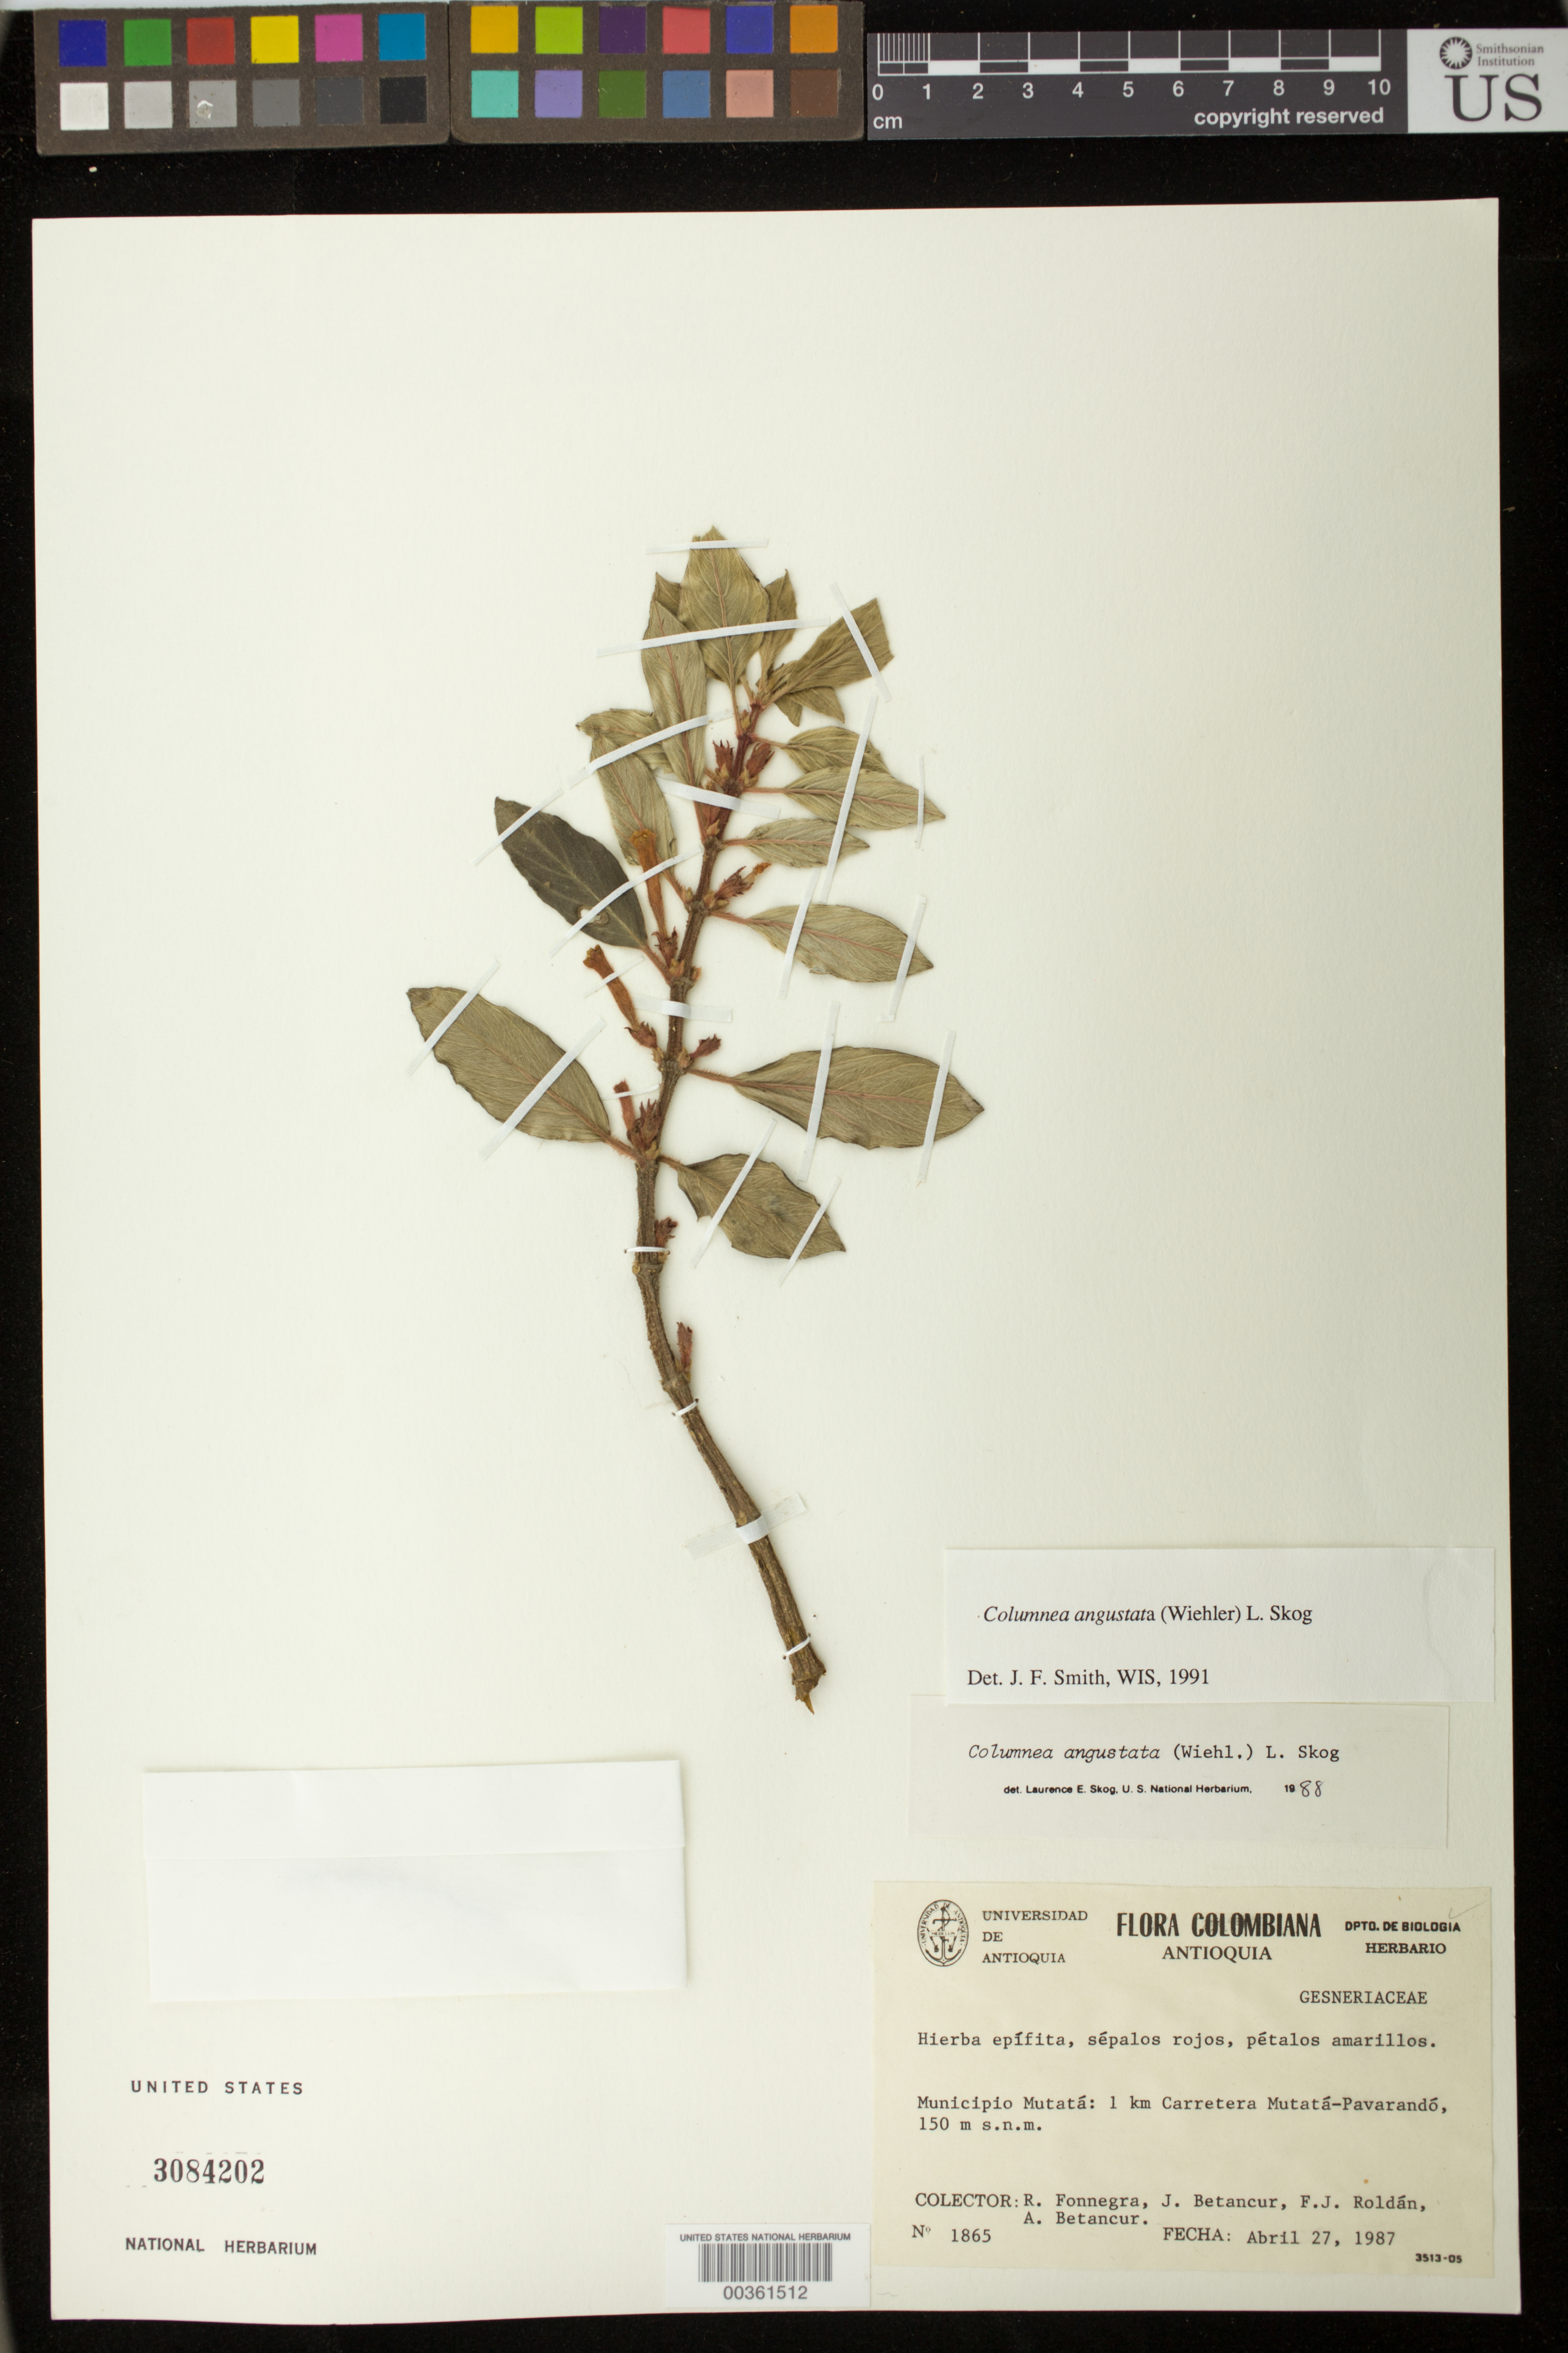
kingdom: Plantae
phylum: Tracheophyta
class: Magnoliopsida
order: Lamiales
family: Gesneriaceae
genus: Columnea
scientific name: Columnea angustata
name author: (Wiehler) L.E. Skog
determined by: Skog, Laurence E.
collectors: R. Fonnegra G., J. C. Betancur, F. J. Roldán & A. Betancur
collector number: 1865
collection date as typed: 27 Apr 1987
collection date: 1987-04-27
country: Colombia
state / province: Antioquia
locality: Mun. Mutata: 1 km carretera Mutata-Pavarando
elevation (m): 150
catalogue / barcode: US 3084202